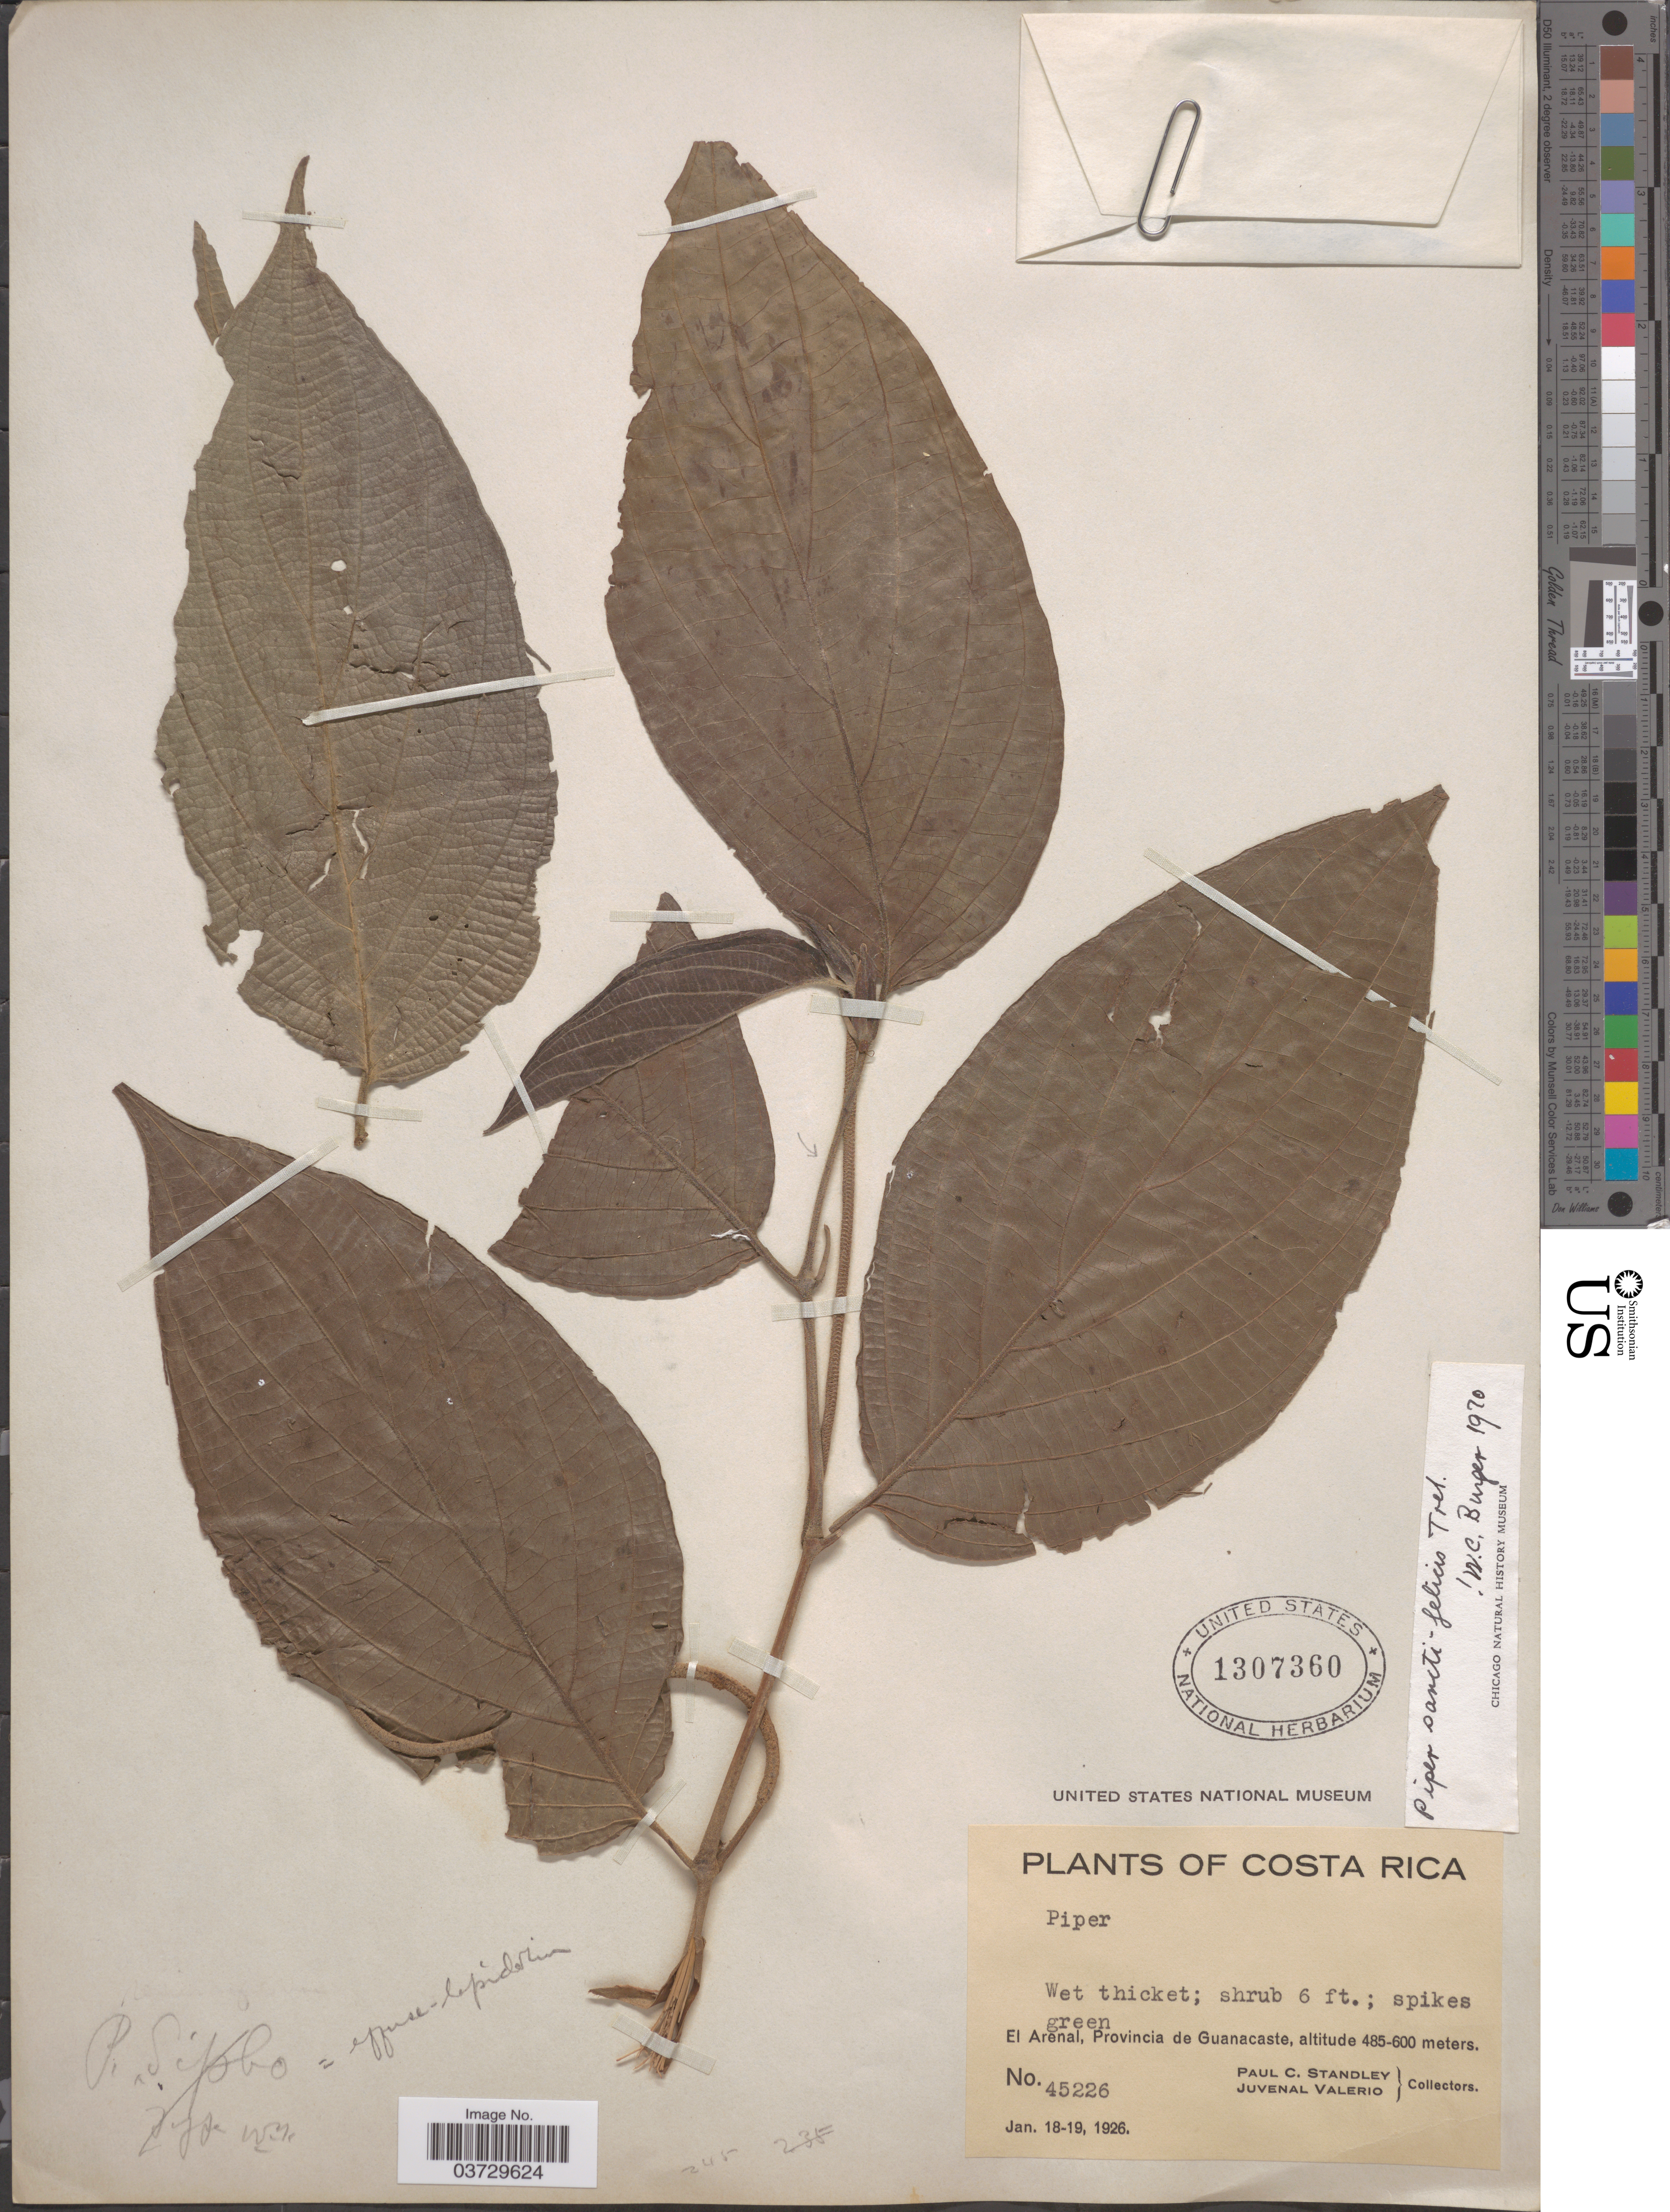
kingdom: Plantae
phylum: Tracheophyta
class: Magnoliopsida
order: Piperales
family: Piperaceae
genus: Piper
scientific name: Piper sancti-felicis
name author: Trel.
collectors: P. C. Standley & J. Valerio R.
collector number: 45226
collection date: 1926-01-18/1926-01-19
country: Costa Rica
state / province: Guanacaste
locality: El Arenal.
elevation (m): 485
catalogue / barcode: US 1307360